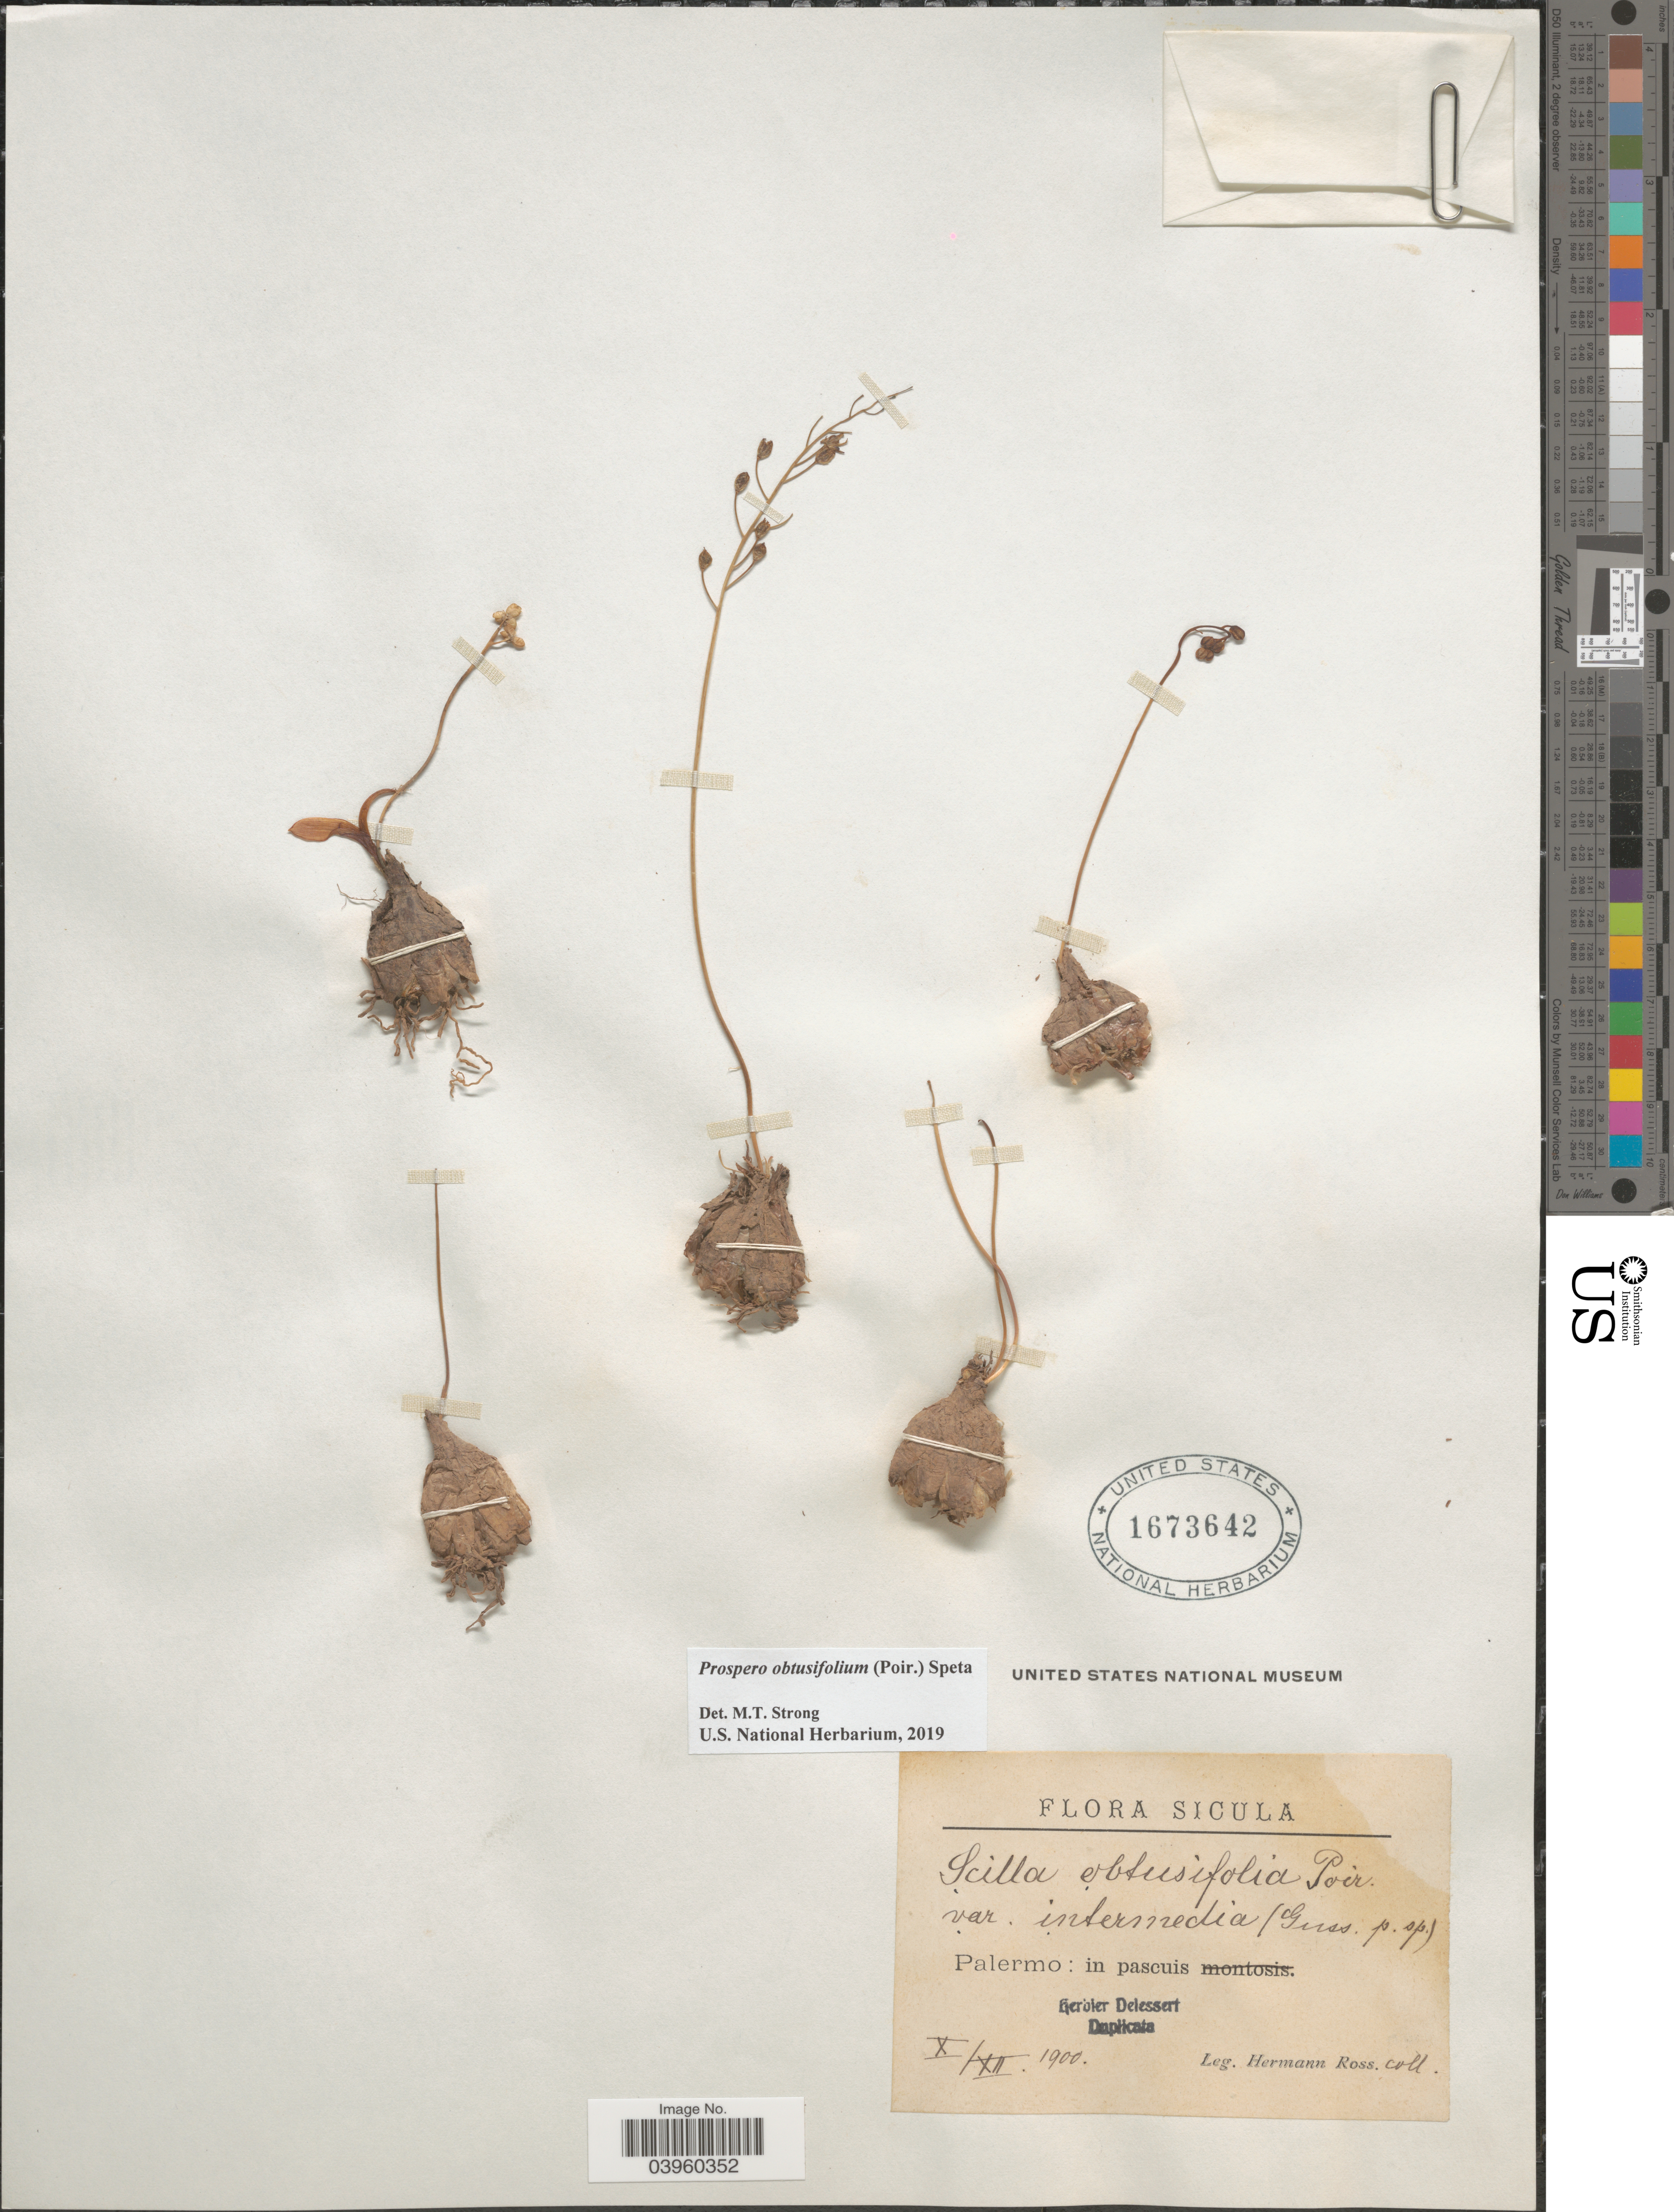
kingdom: Plantae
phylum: Tracheophyta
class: Liliopsida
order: Asparagales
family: Asparagaceae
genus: Prospero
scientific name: Prospero obtusifolium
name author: (Poir.) Speta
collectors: H. Ross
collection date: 1900-10/1900-12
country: Italy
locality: Sicula. Palermo: in pascuis.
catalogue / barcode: US 1673642